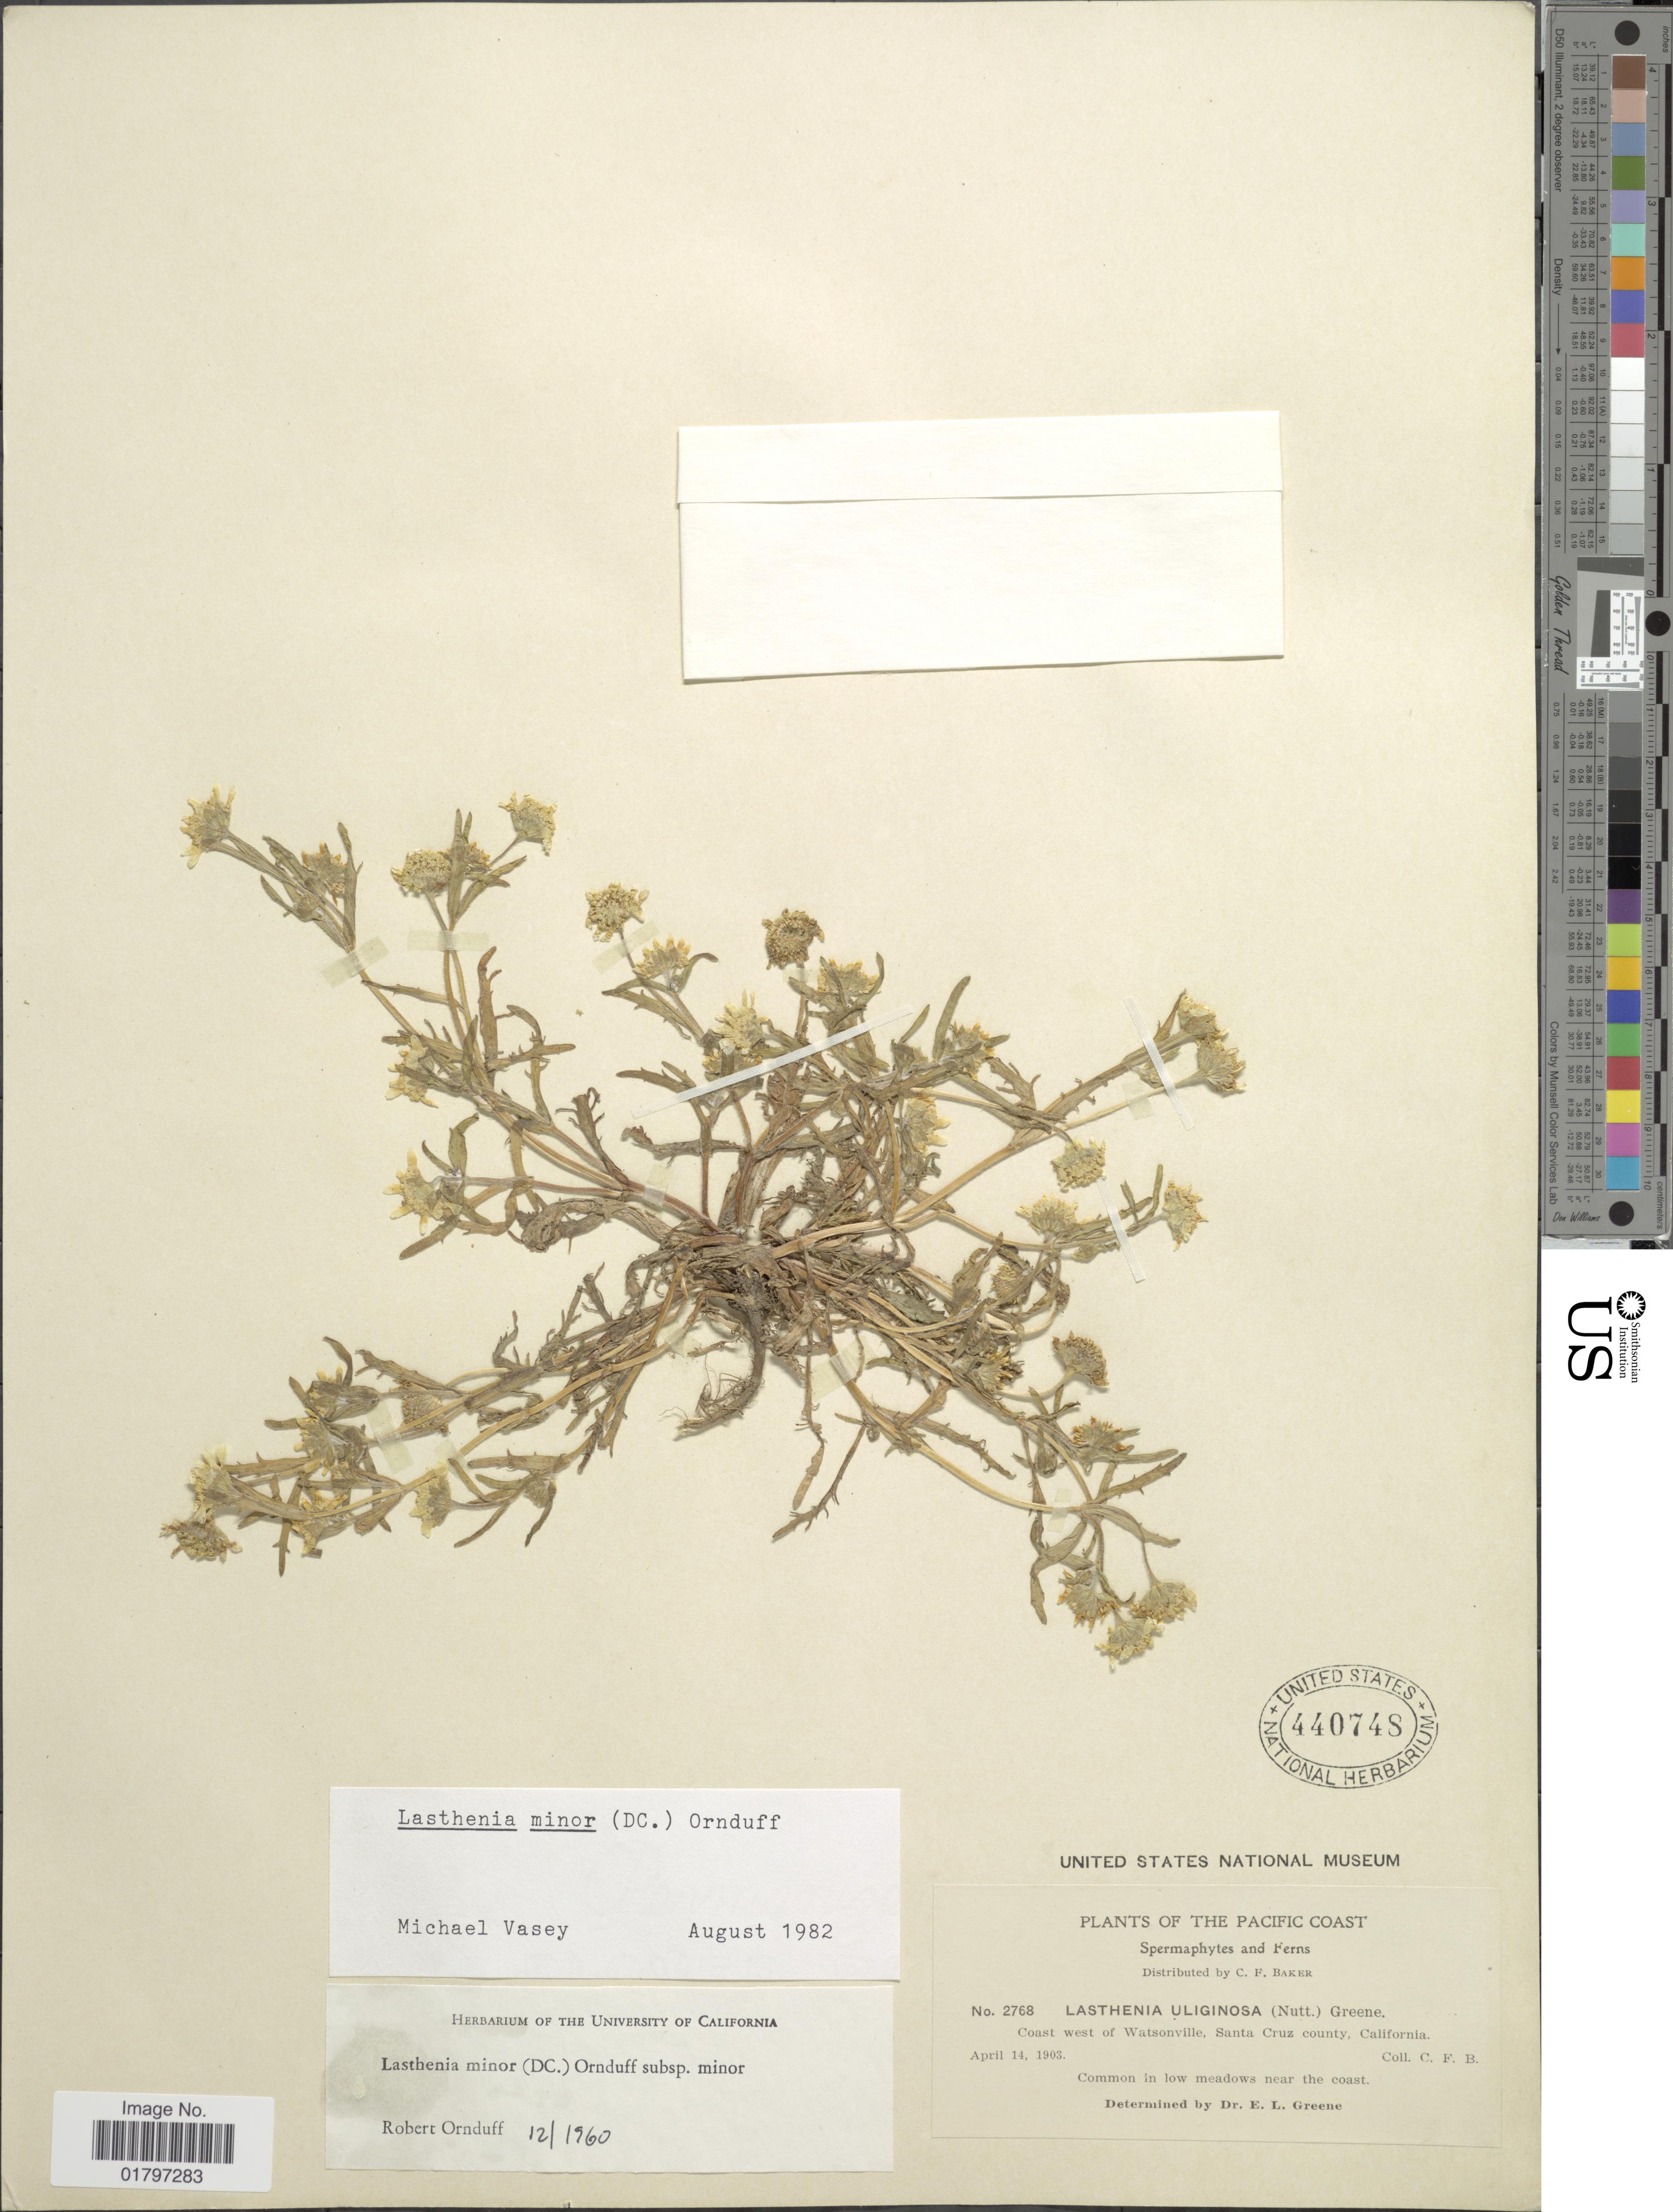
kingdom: Plantae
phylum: Tracheophyta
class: Magnoliopsida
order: Asterales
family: Asteraceae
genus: Lasthenia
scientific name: Lasthenia minor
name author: (DC.) Ornduff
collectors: C. F. Baker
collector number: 2768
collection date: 1903-04-14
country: United States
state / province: California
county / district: Santa Cruz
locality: Pacific Coast. Coast west of Watsonville, Santa Cruz county, California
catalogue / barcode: US 440748